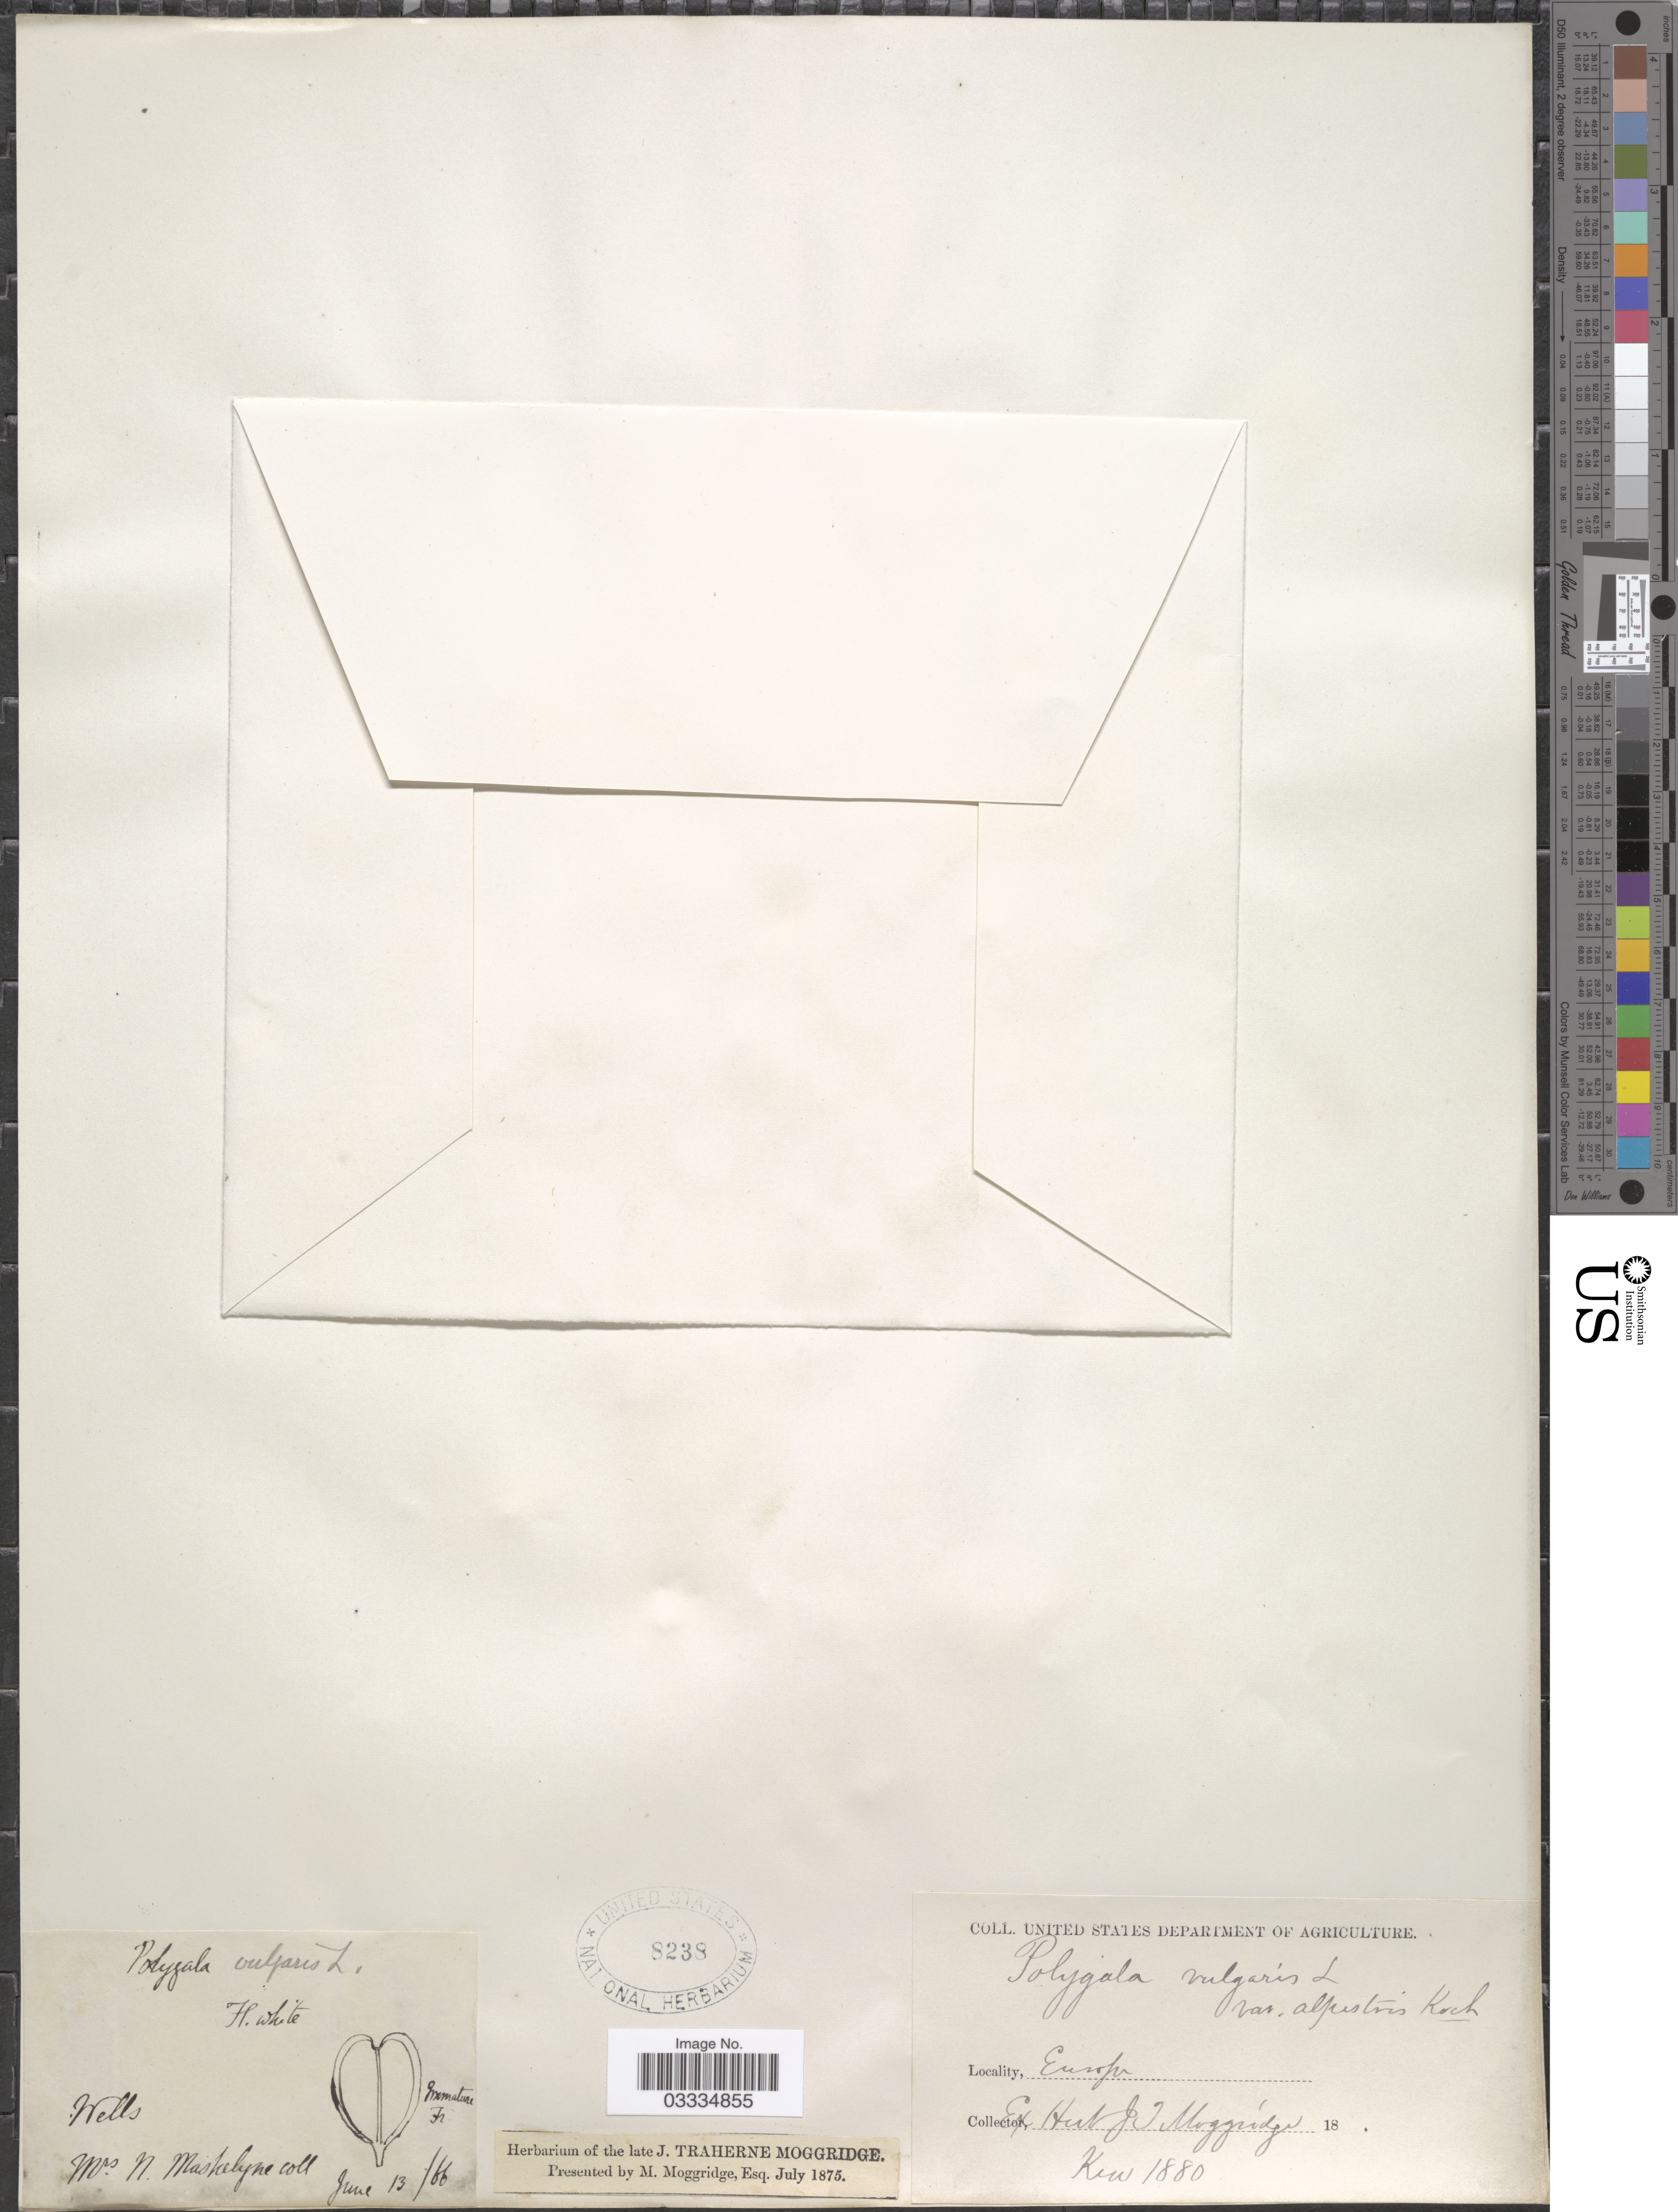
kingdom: Plantae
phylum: Tracheophyta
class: Magnoliopsida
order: Fabales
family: Polygalaceae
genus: Polygala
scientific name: Polygala vulgaris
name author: L.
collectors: N. Maskelyne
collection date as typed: Transcribed d/m/y: 13/6/66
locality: Europe. Wells.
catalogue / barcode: US 8238